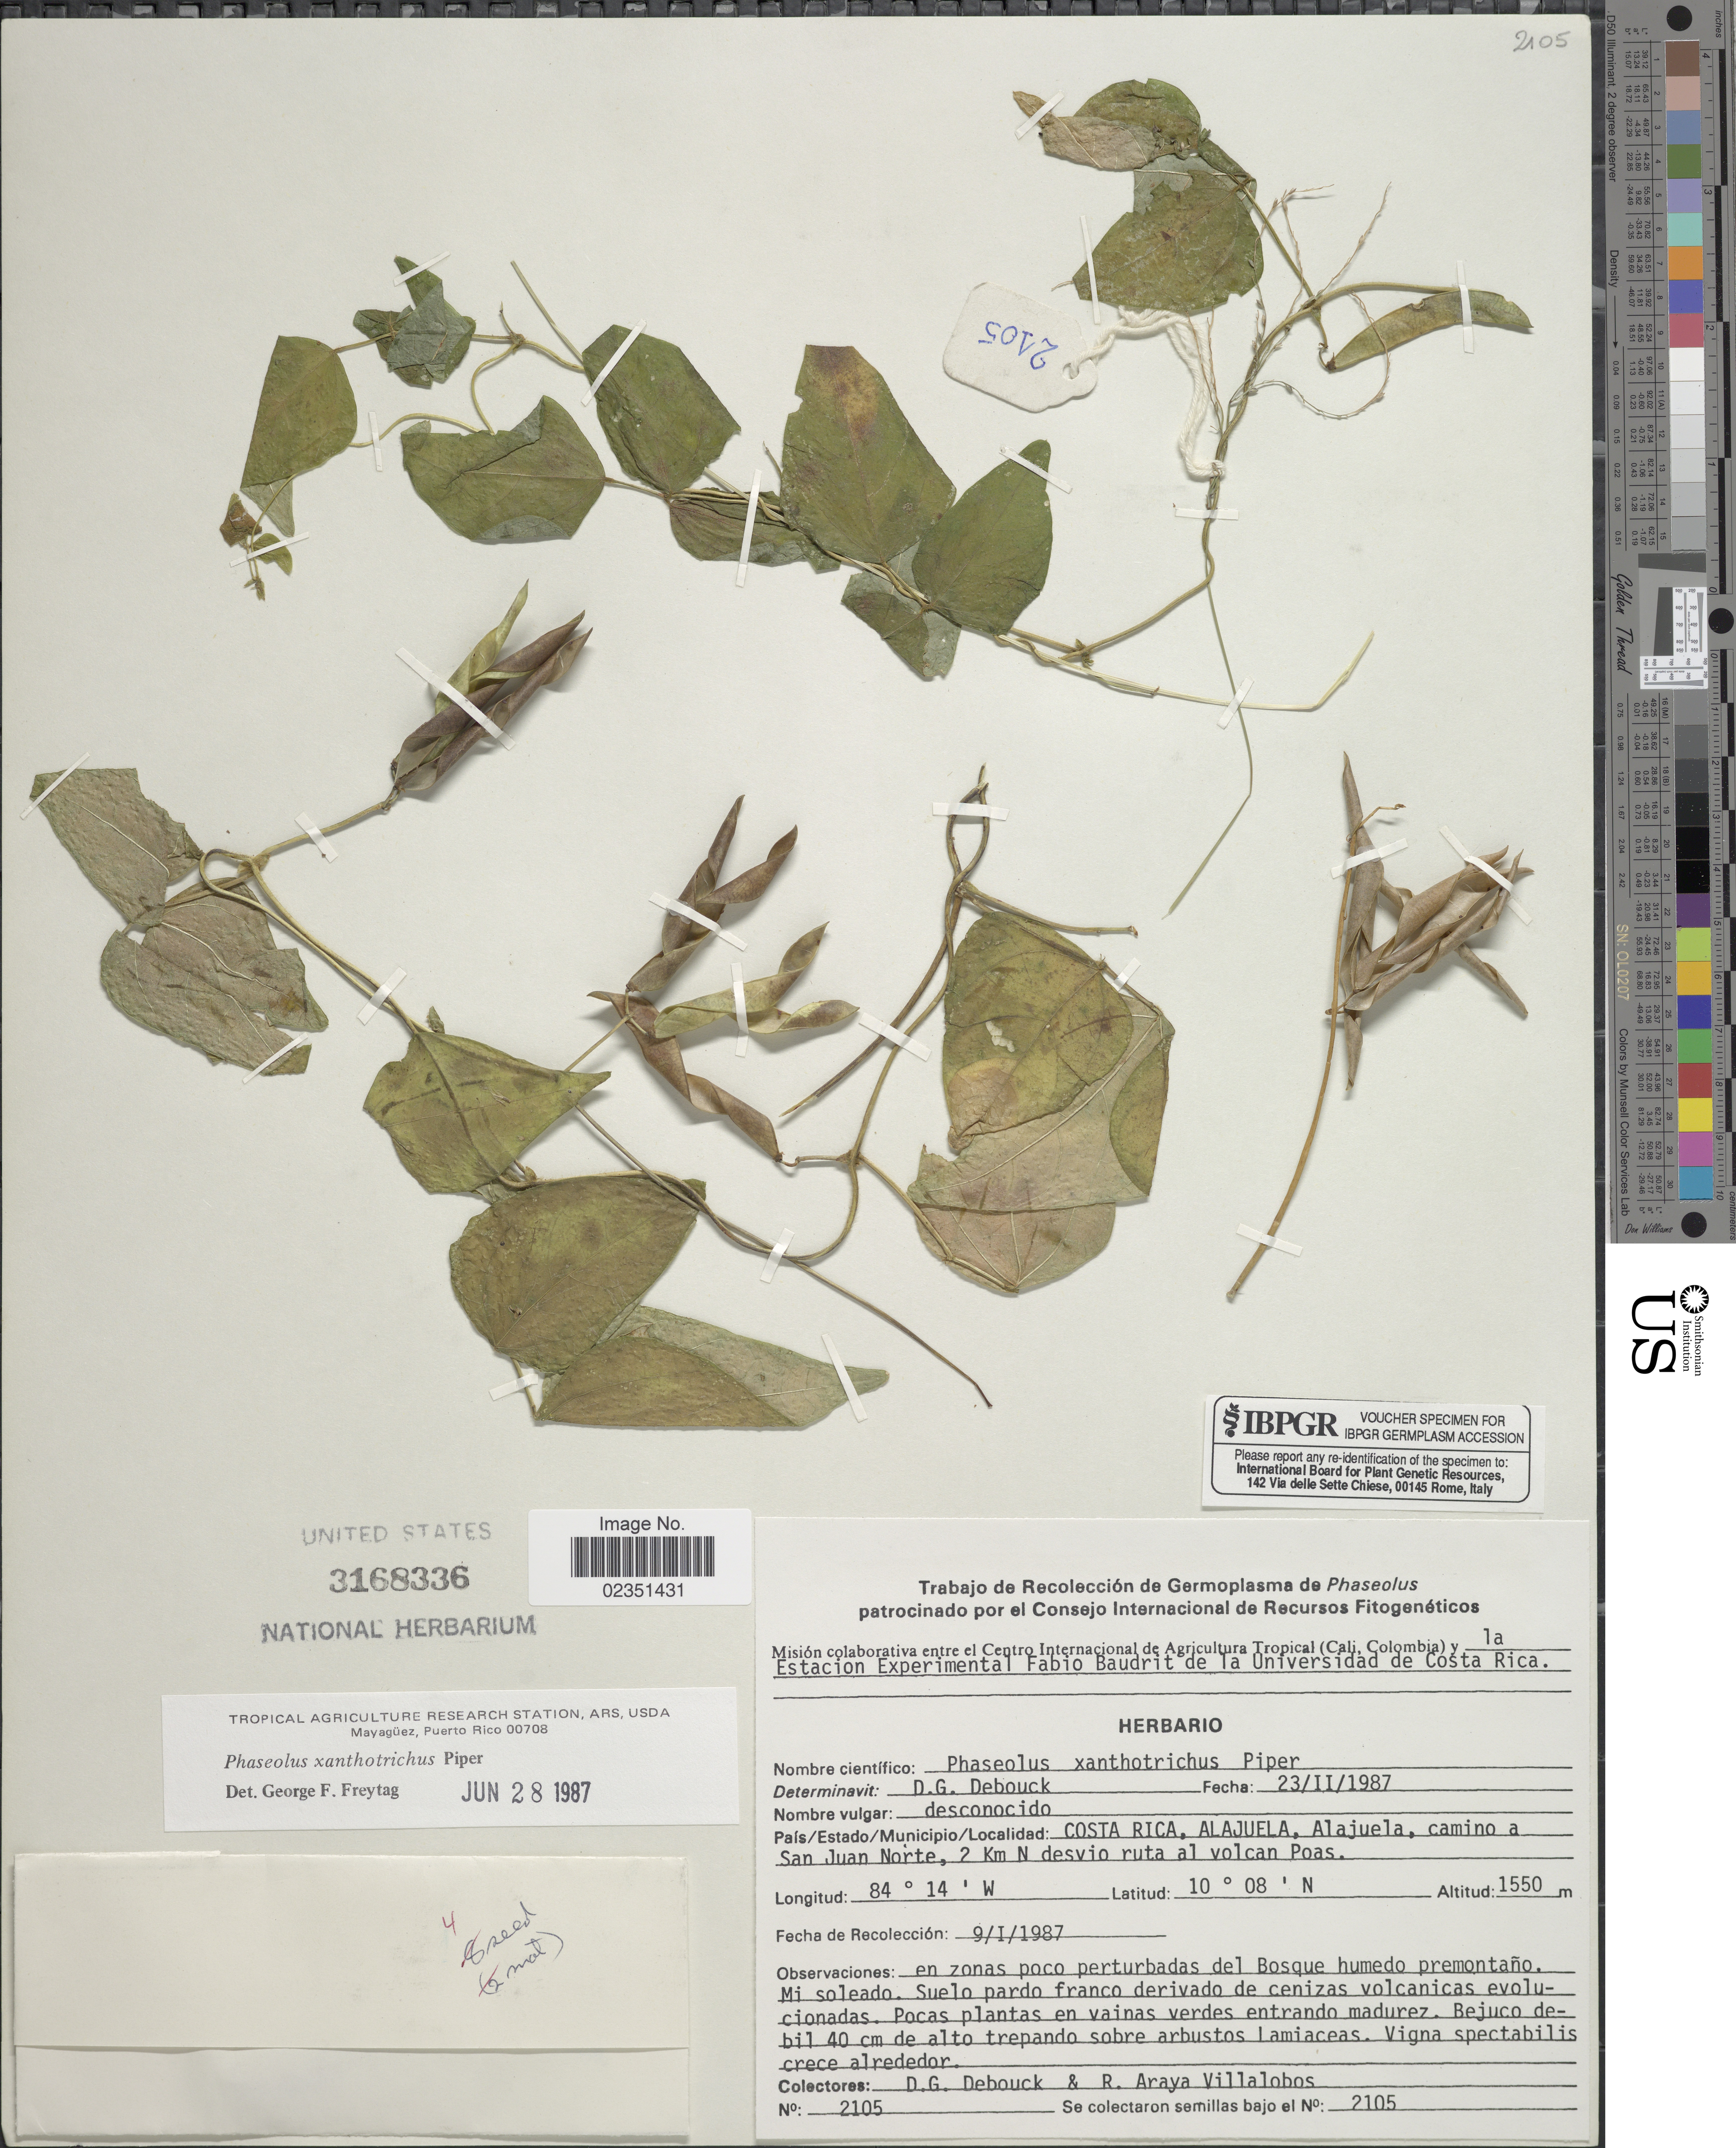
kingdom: Plantae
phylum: Tracheophyta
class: Magnoliopsida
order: Fabales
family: Fabaceae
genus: Phaseolus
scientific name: Phaseolus xanthotrichus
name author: Piper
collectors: D. Debouck & R. Araya Villalobos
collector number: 2105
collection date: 1987-01-09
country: Costa Rica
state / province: Alajuela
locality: Alajuela, camino a San Juan Norte, 2 km N desvio ruta al volcan Poas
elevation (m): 1550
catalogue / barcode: US 3168336